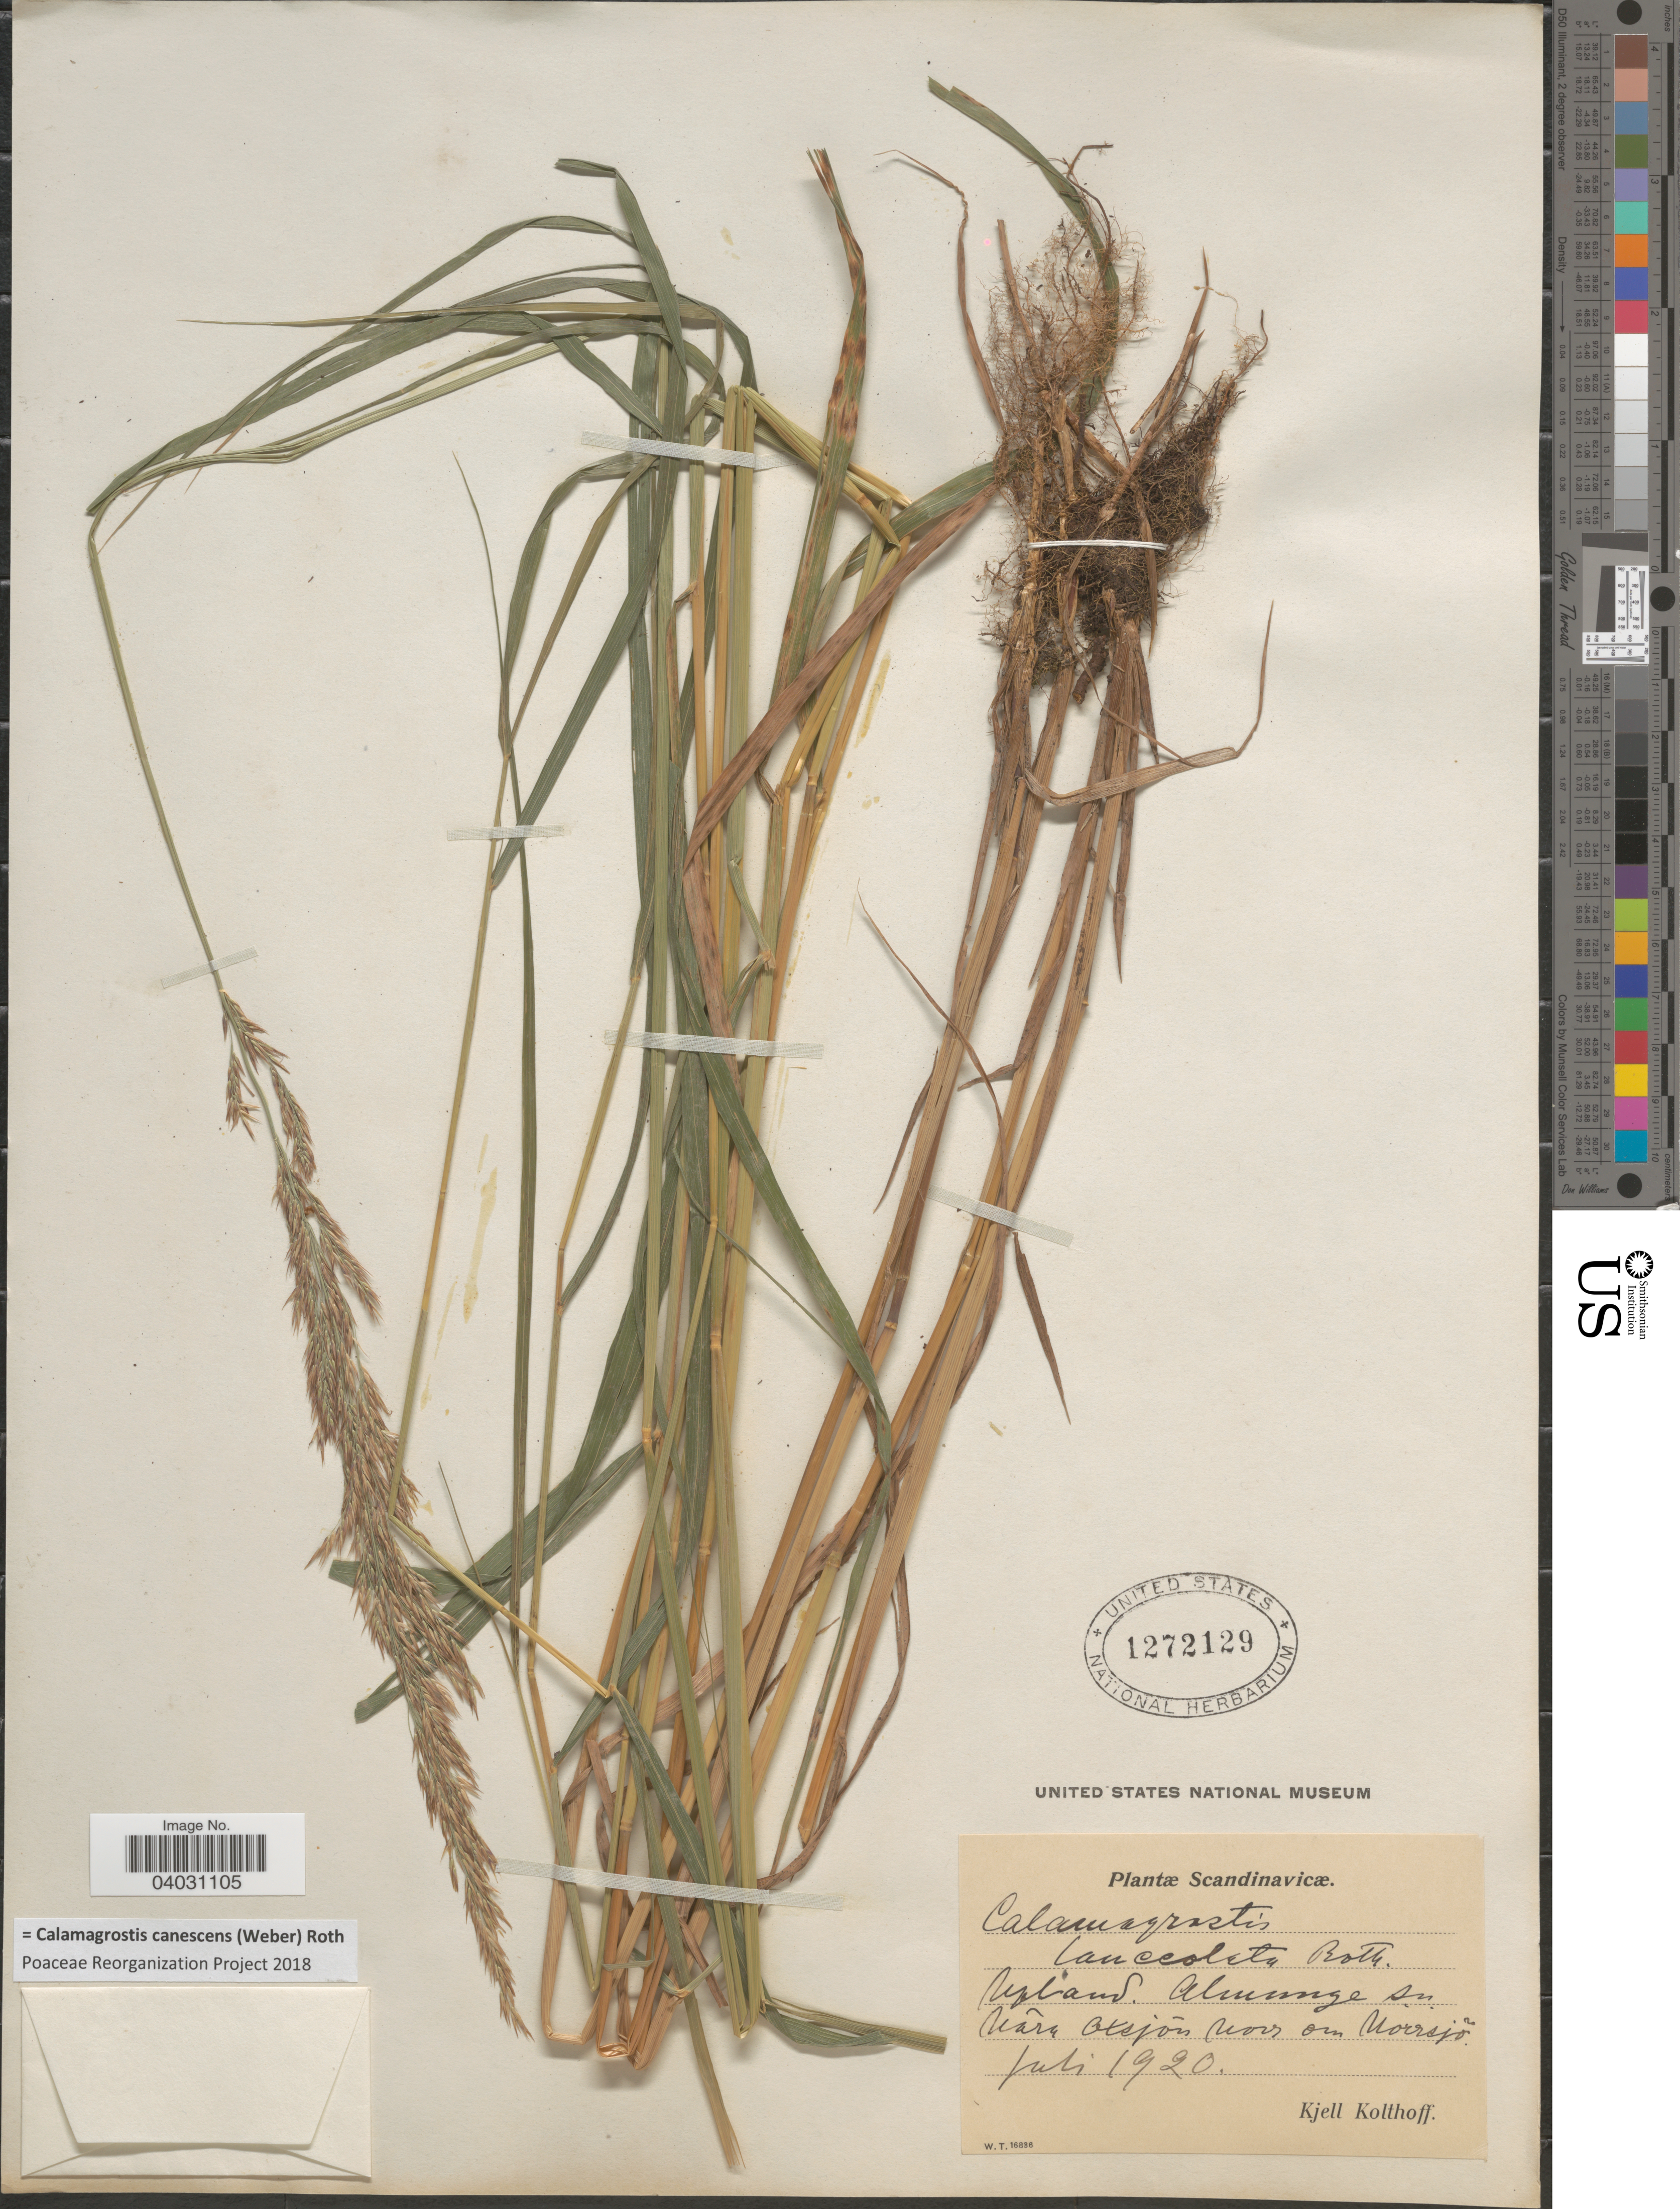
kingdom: Plantae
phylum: Tracheophyta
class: Liliopsida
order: Poales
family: Poaceae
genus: Calamagrostis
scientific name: Calamagrostis canescens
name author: (G.H. Weber) Roth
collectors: K. Kolthoff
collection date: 1920-07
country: Sweden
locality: Scandinavicæ. Upland. Almunge s.n. Nãra Olsjön norr om Norsjö.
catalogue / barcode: US 1272129